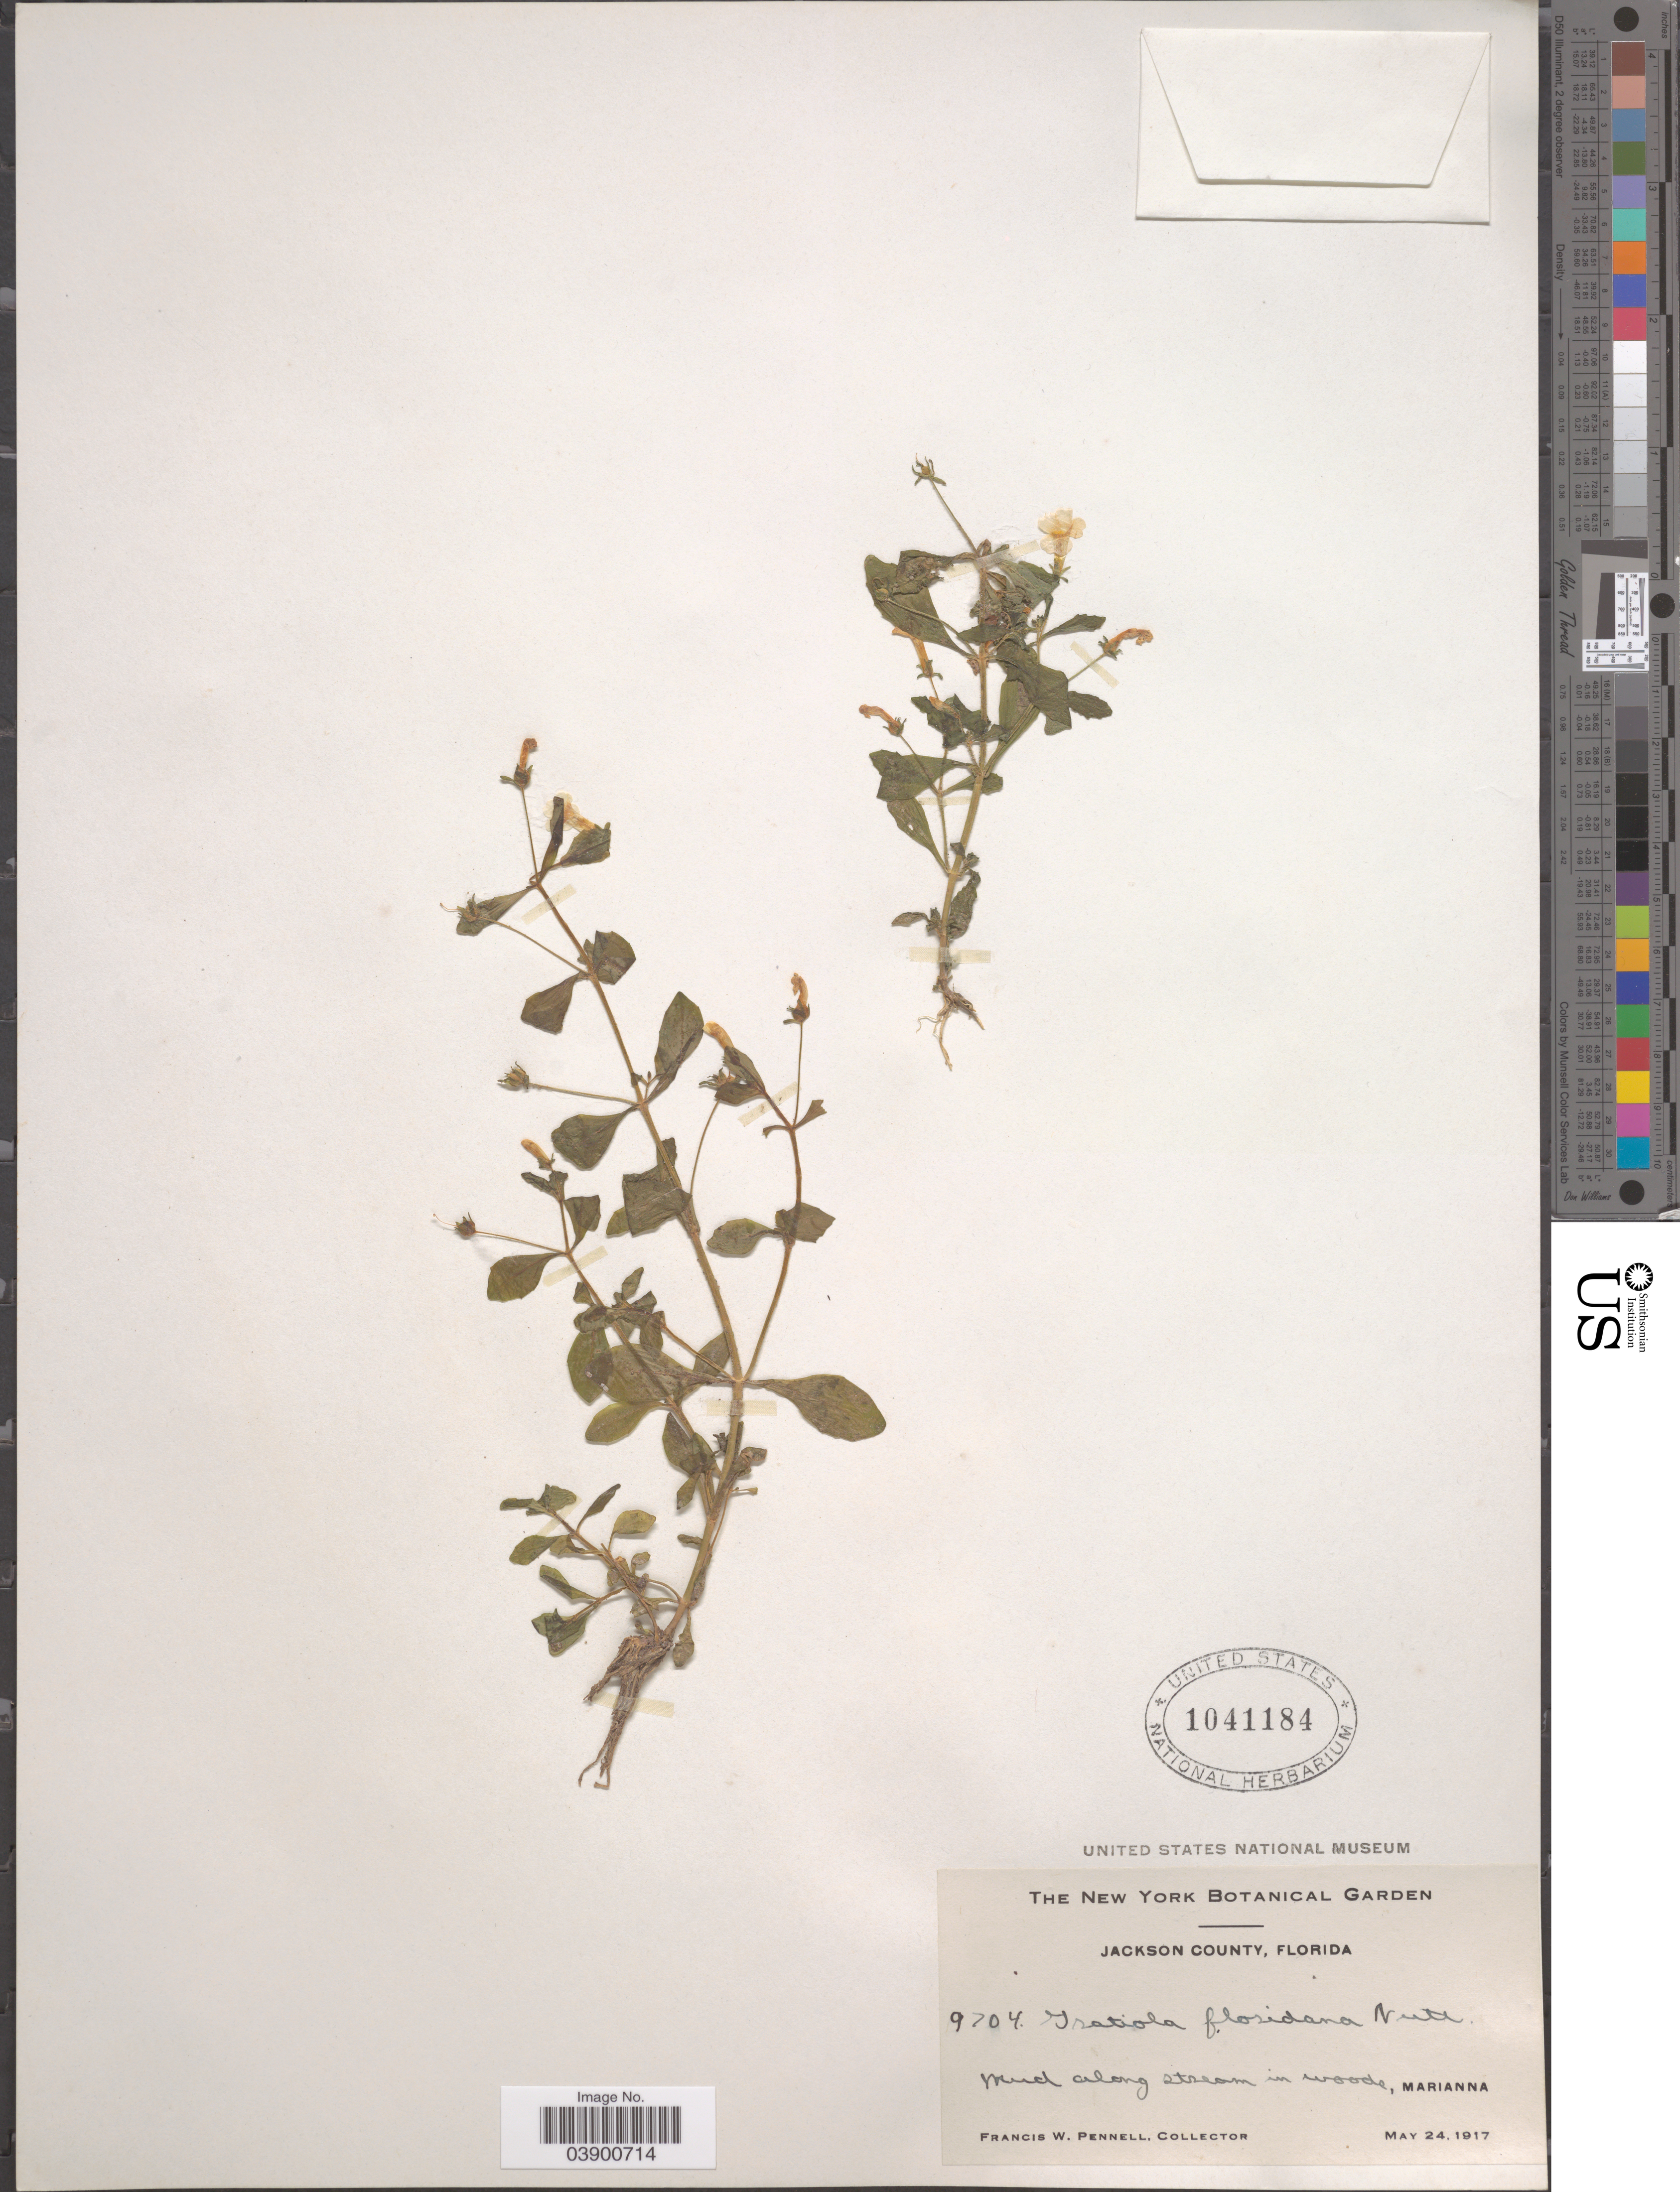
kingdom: Plantae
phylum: Tracheophyta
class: Magnoliopsida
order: Lamiales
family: Plantaginaceae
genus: Gratiola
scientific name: Gratiola floridana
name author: Nutt.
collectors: F. W. Pennell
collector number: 9204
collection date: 1917-05-24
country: United States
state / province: Florida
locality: Jackson County. Marianna.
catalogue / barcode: US 1041184